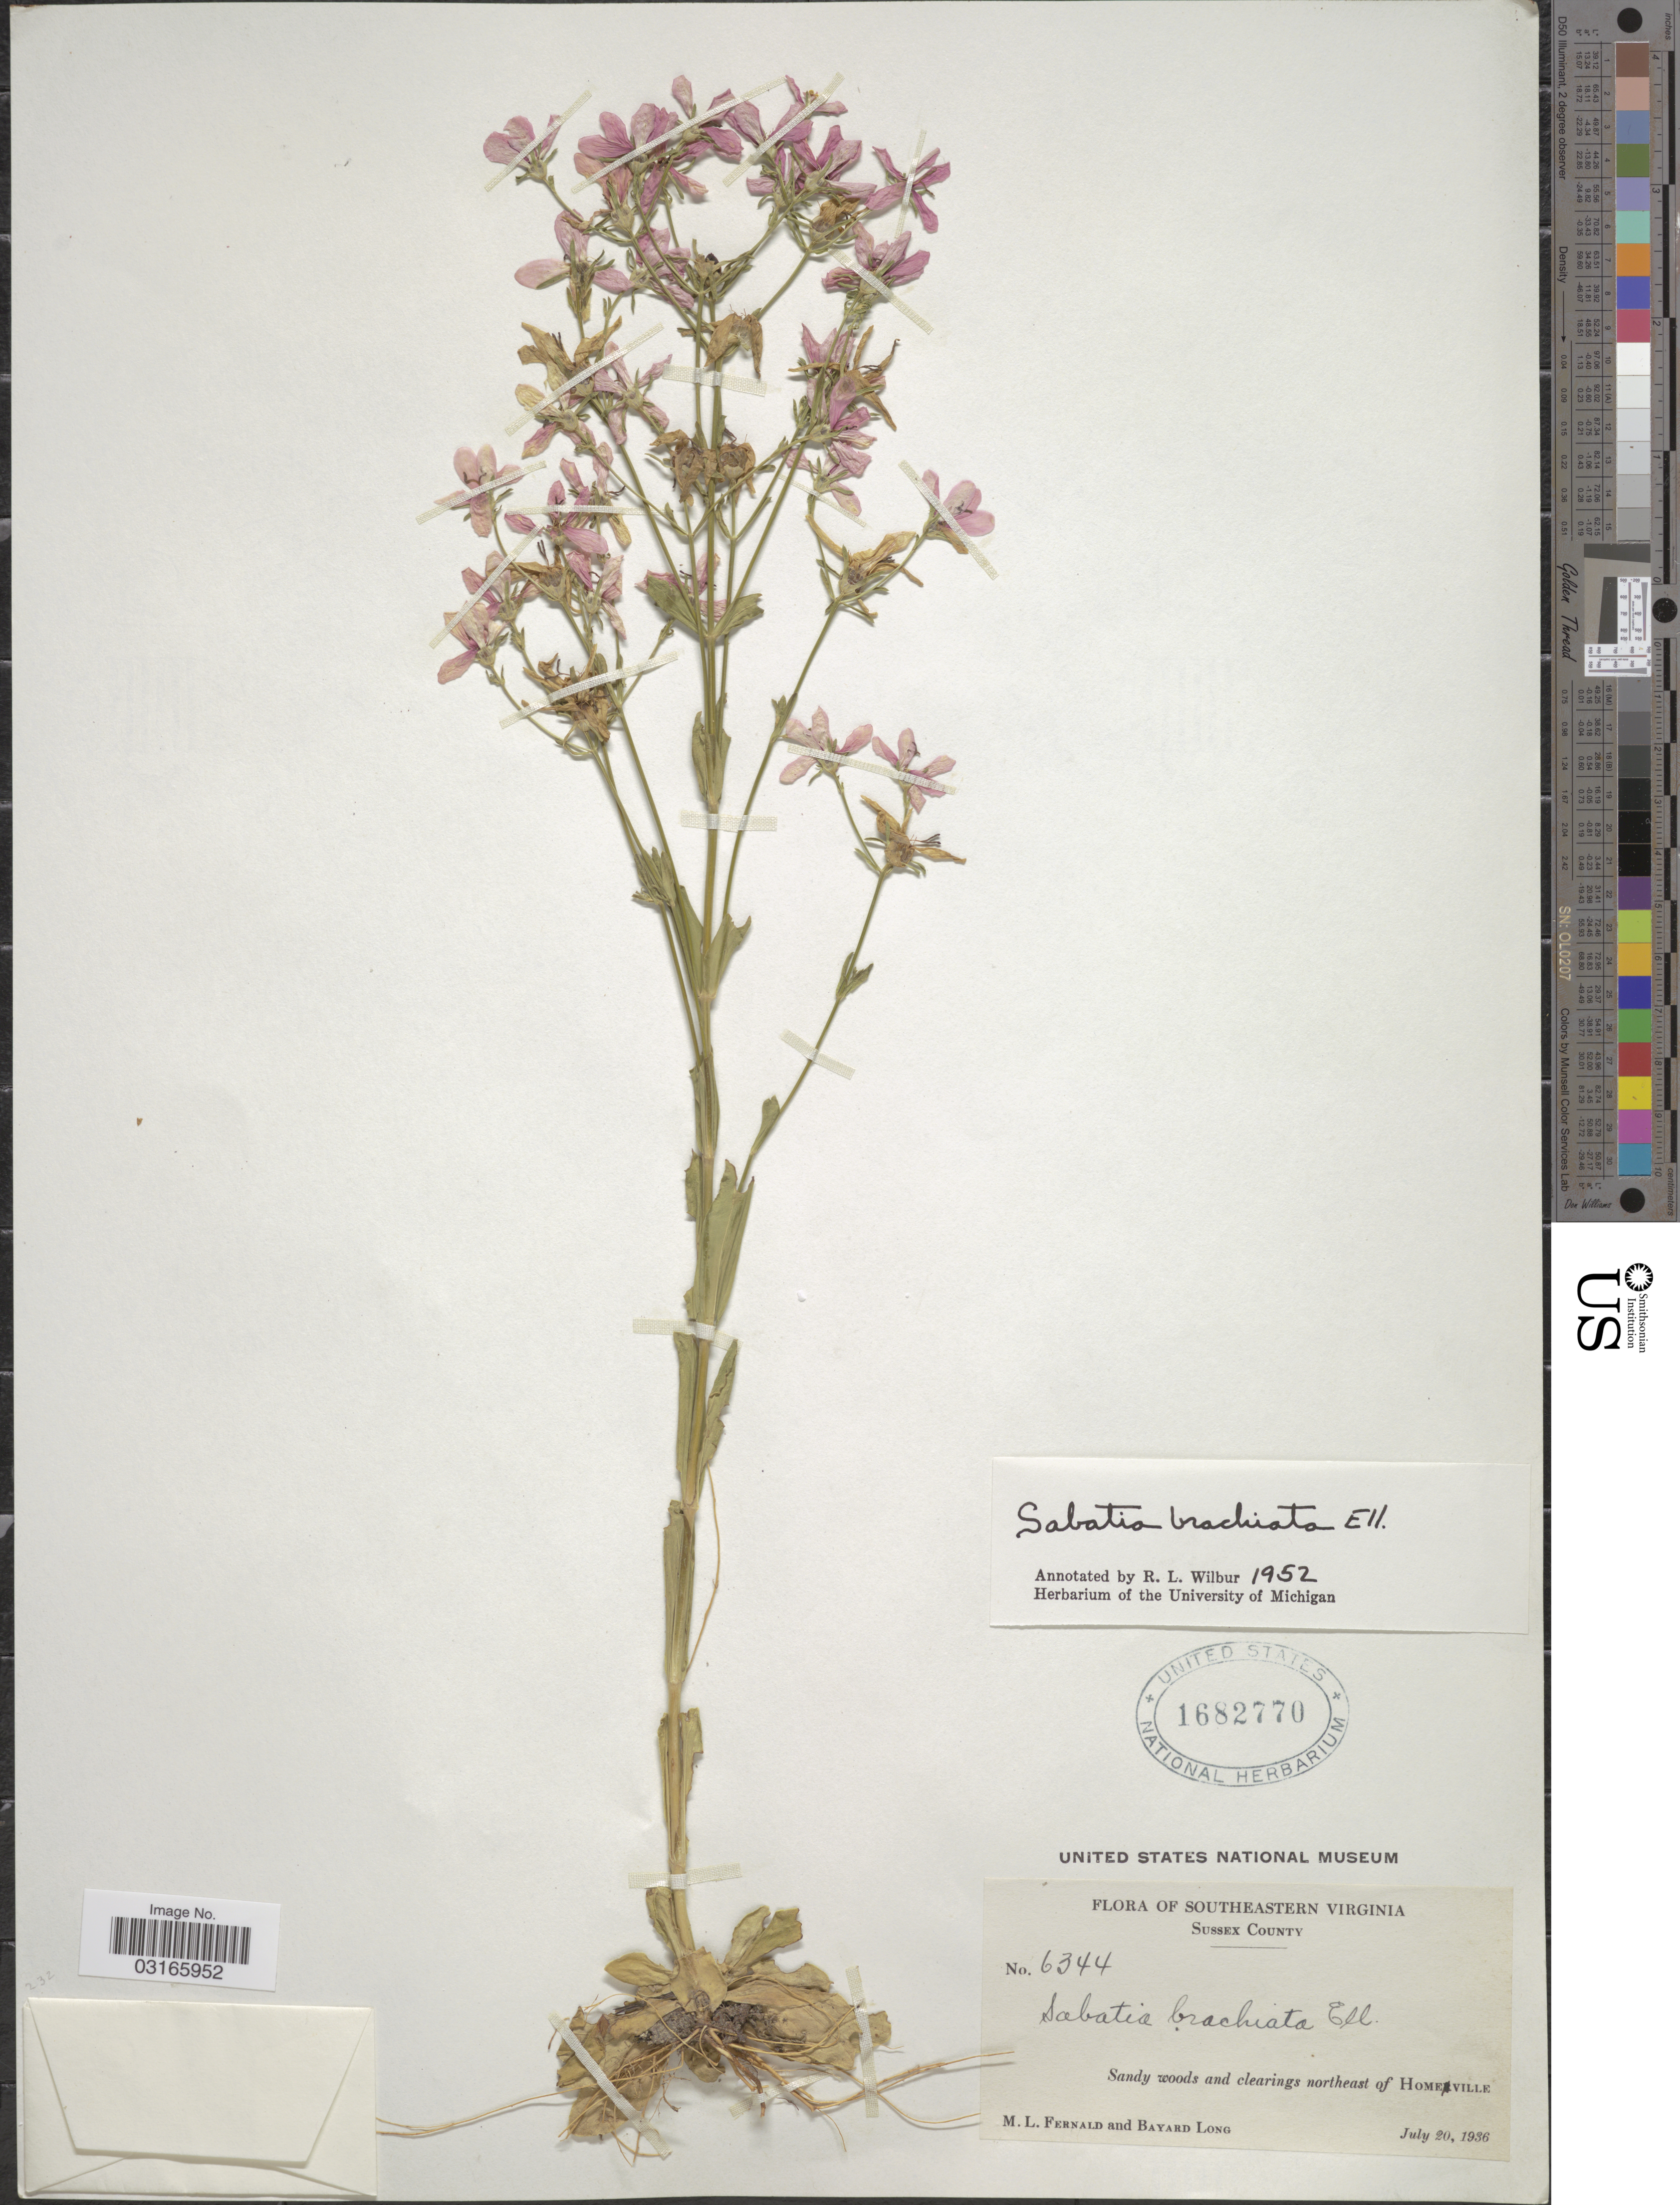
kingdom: Plantae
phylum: Tracheophyta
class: Magnoliopsida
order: Gentianales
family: Gentianaceae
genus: Sabatia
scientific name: Sabatia brachiata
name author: Elliott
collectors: M. L. Fernald & B. Long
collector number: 6344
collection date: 1936-07-20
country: United States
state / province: Virginia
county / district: Sussex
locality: Southeastern Virginia, Sussex County, Sandy woods and clearings northeast of Homeville.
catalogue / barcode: US 1682770